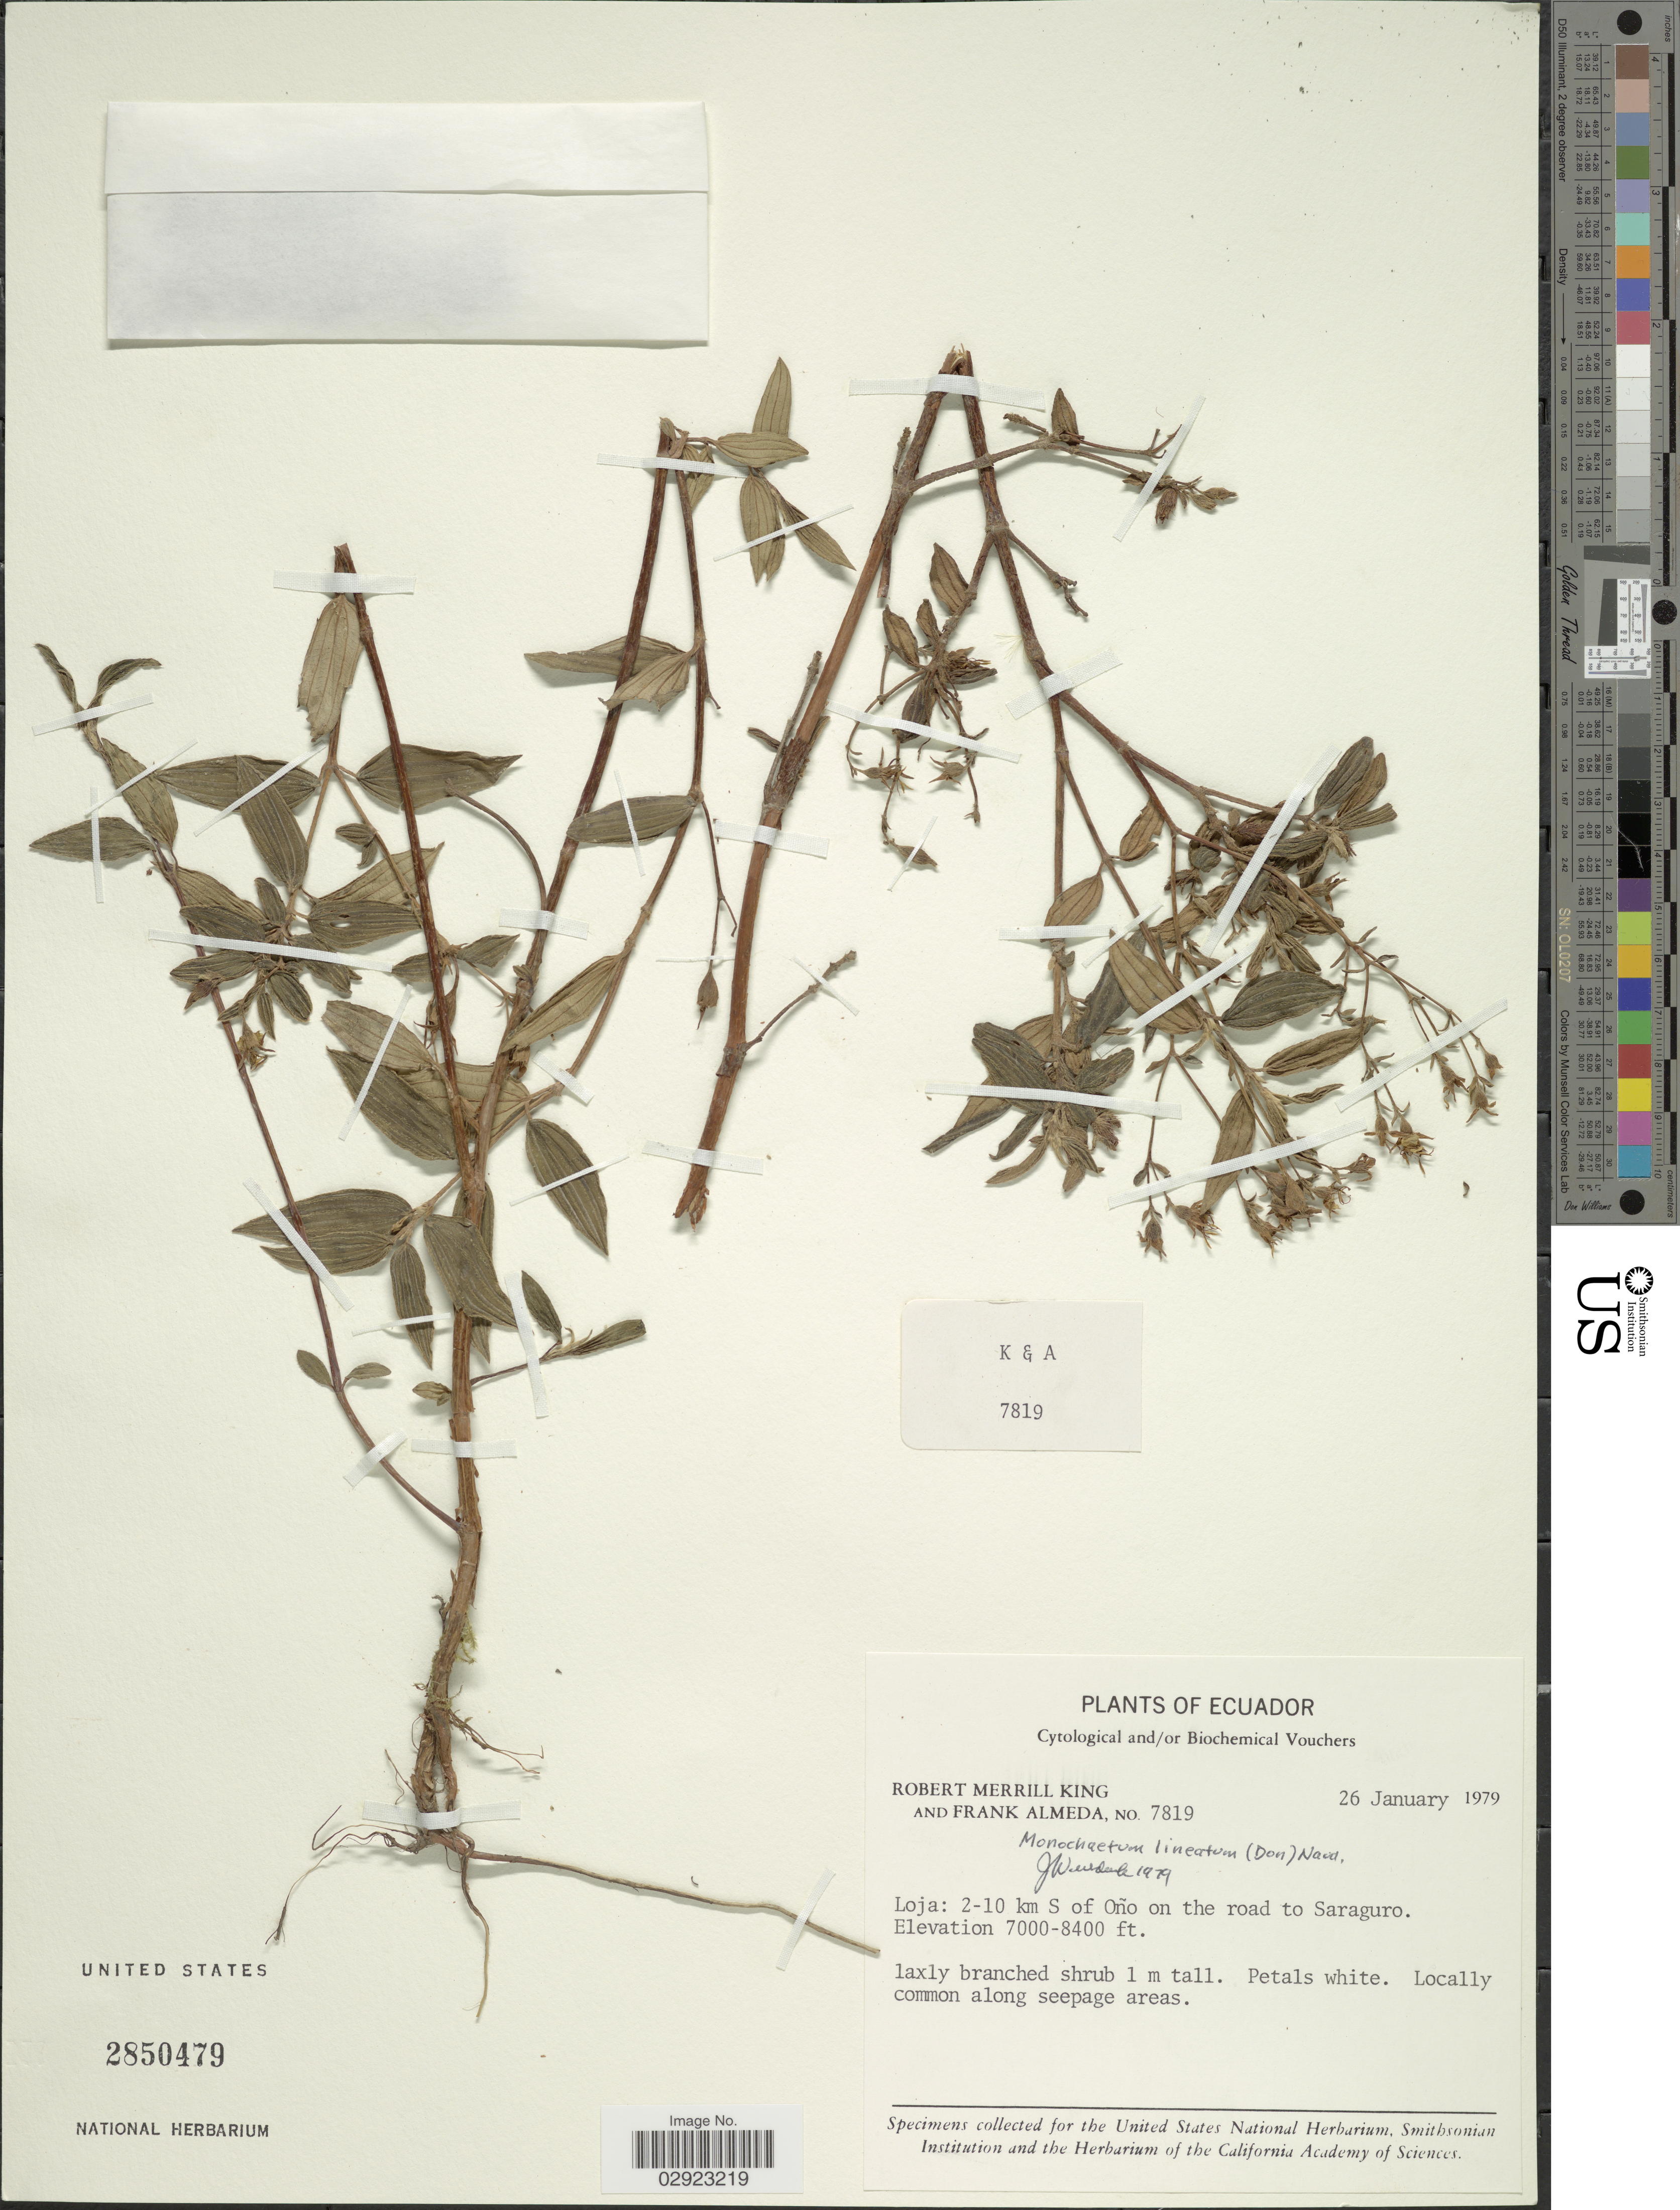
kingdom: Plantae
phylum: Tracheophyta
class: Magnoliopsida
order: Myrtales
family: Melastomataceae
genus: Monochaetum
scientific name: Monochaetum lineatum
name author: (D. Don) Naudin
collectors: R. M. King & F. Almeda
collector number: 7819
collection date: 1979-01-26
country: Ecuador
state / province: Loja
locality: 2-10 km S of Oño on the road to Saraguro.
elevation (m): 2134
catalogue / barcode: US 2850479